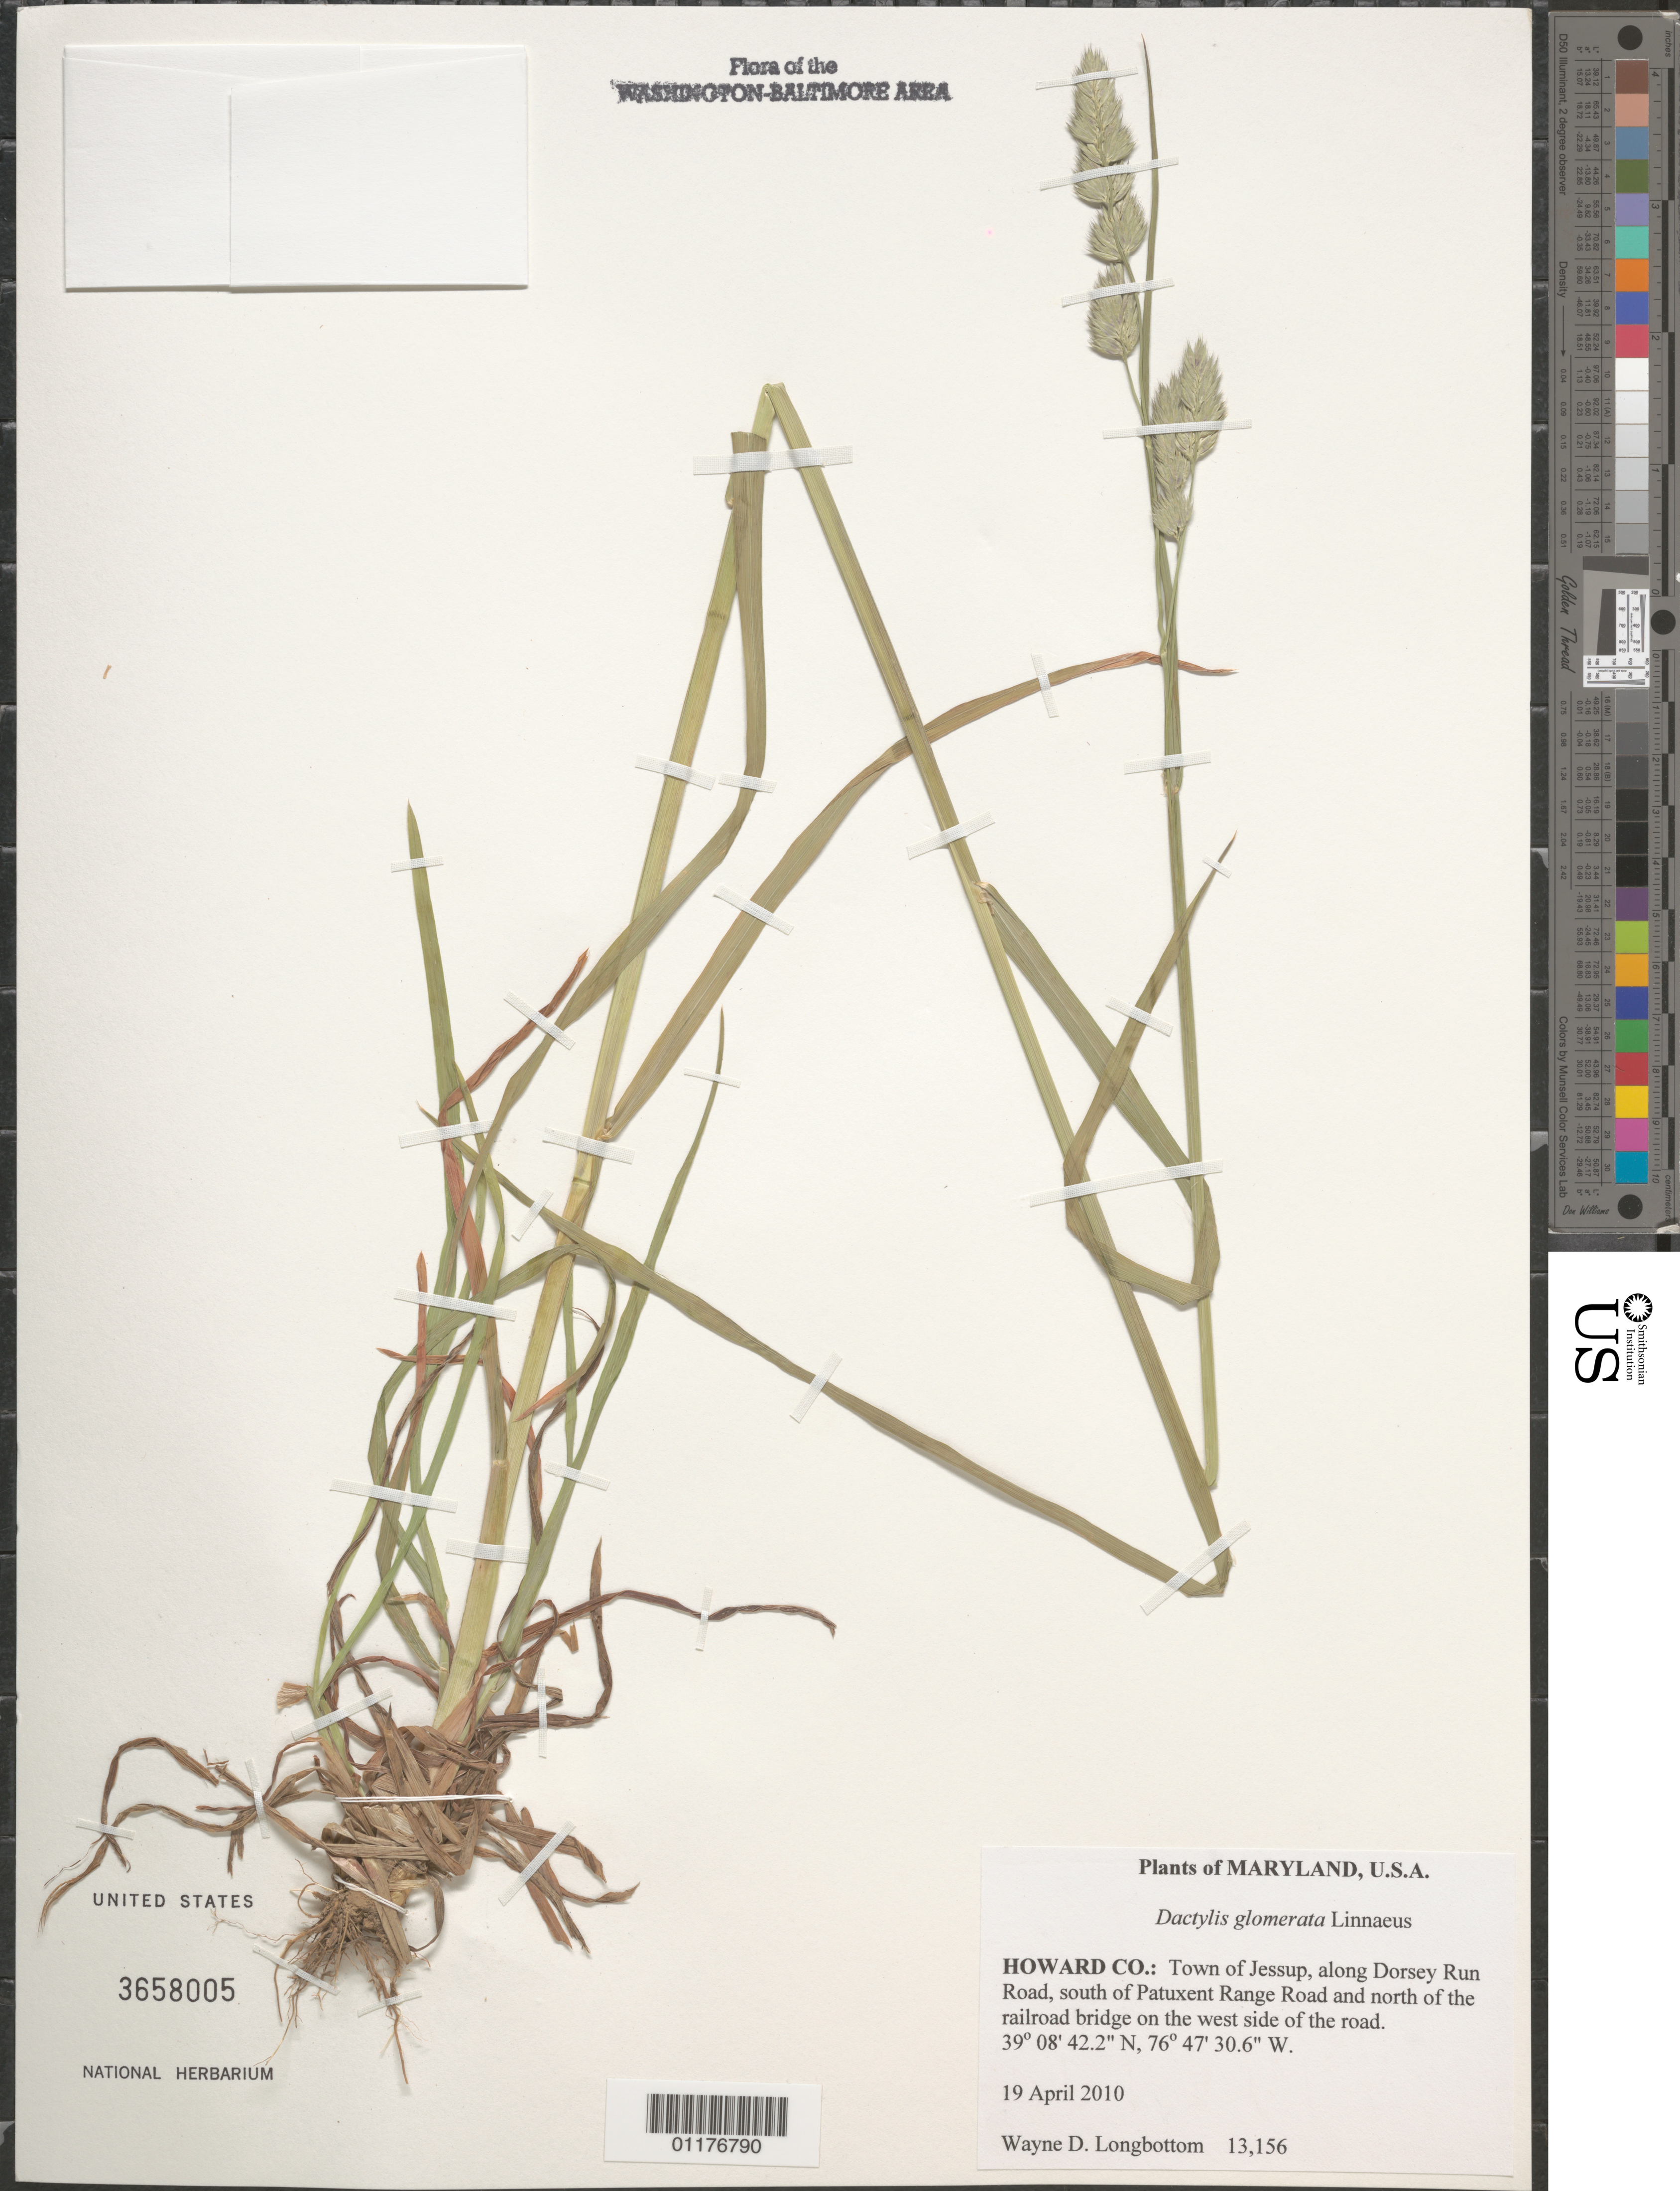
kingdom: Plantae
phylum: Tracheophyta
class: Liliopsida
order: Poales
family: Poaceae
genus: Dactylis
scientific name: Dactylis glomerata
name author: L.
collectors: W. D. Longbottom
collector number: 13156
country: United States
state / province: Maryland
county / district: Howard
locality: Jessup, along Dorsey Run Road, S of Patuxent Range Road and N of the railroad bridge on the W side of the road.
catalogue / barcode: US 3658005